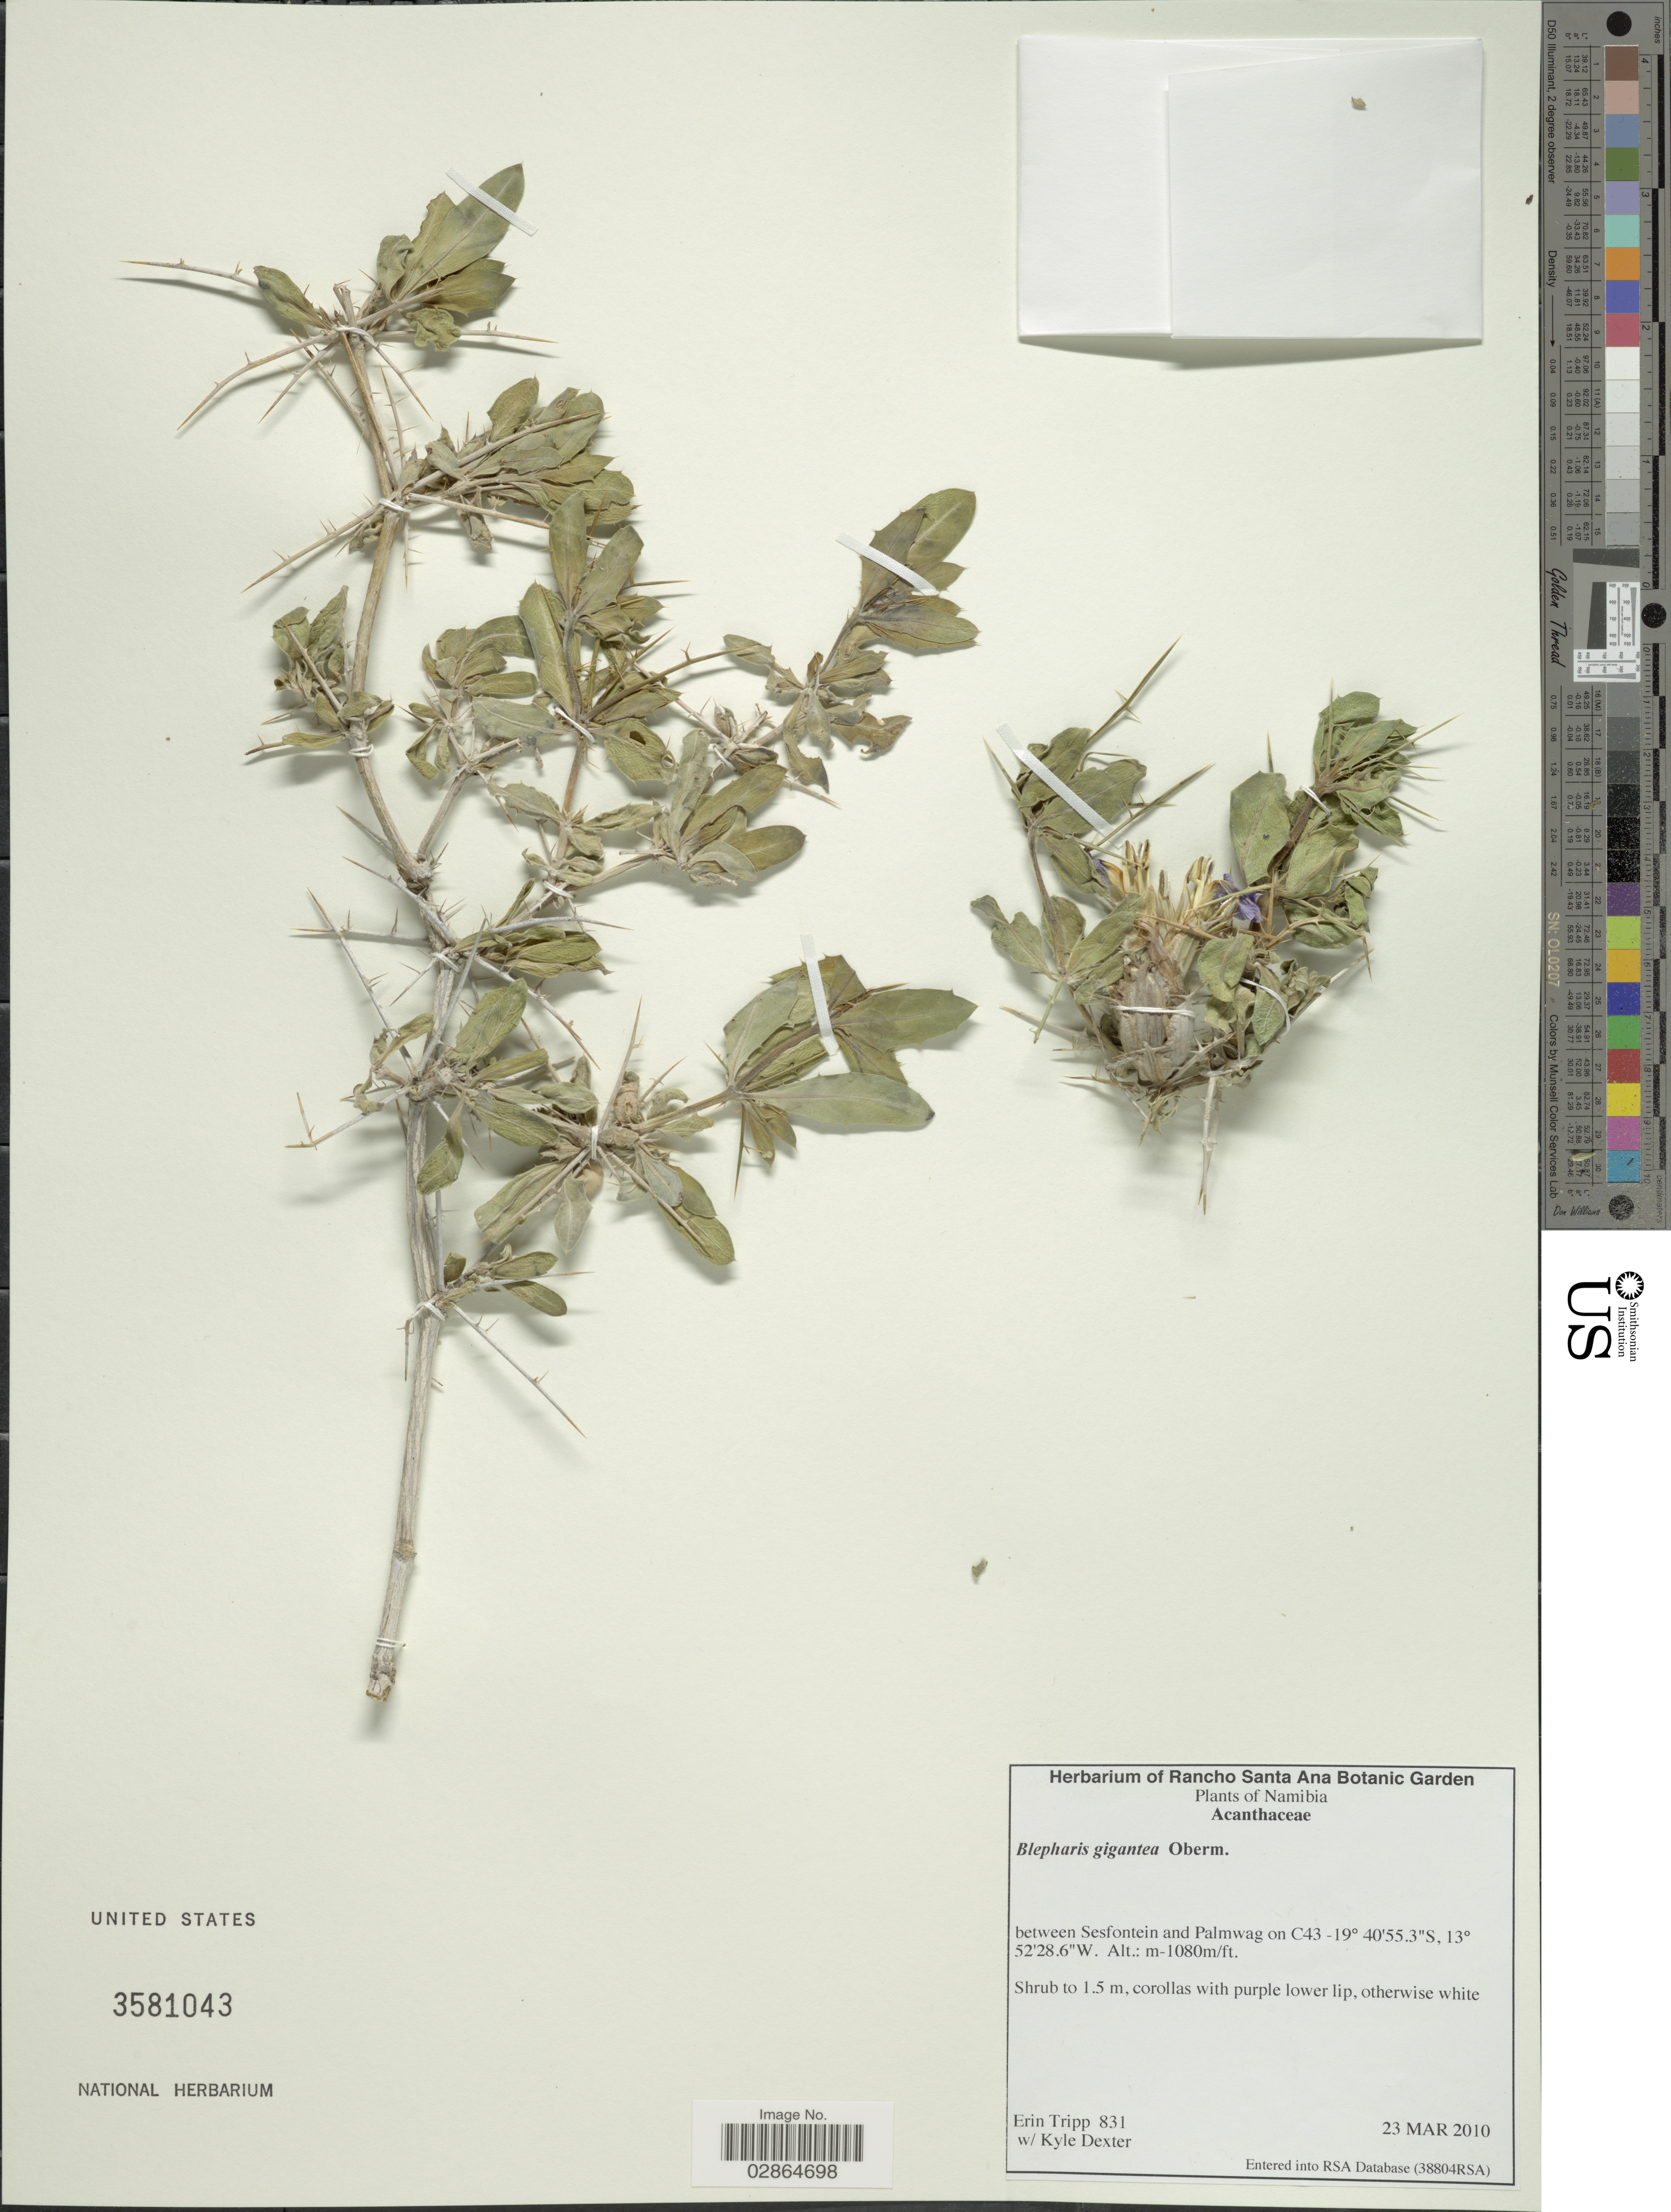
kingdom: Plantae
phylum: Tracheophyta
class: Magnoliopsida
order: Lamiales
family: Acanthaceae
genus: Blepharis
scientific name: Blepharis gigantea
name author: Oberm.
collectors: E. Tripp & K. Dexter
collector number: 831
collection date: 2010-03-23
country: Namibia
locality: Between Sesfontein and Palmwag on C43.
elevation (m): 1080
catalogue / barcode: US 3581043